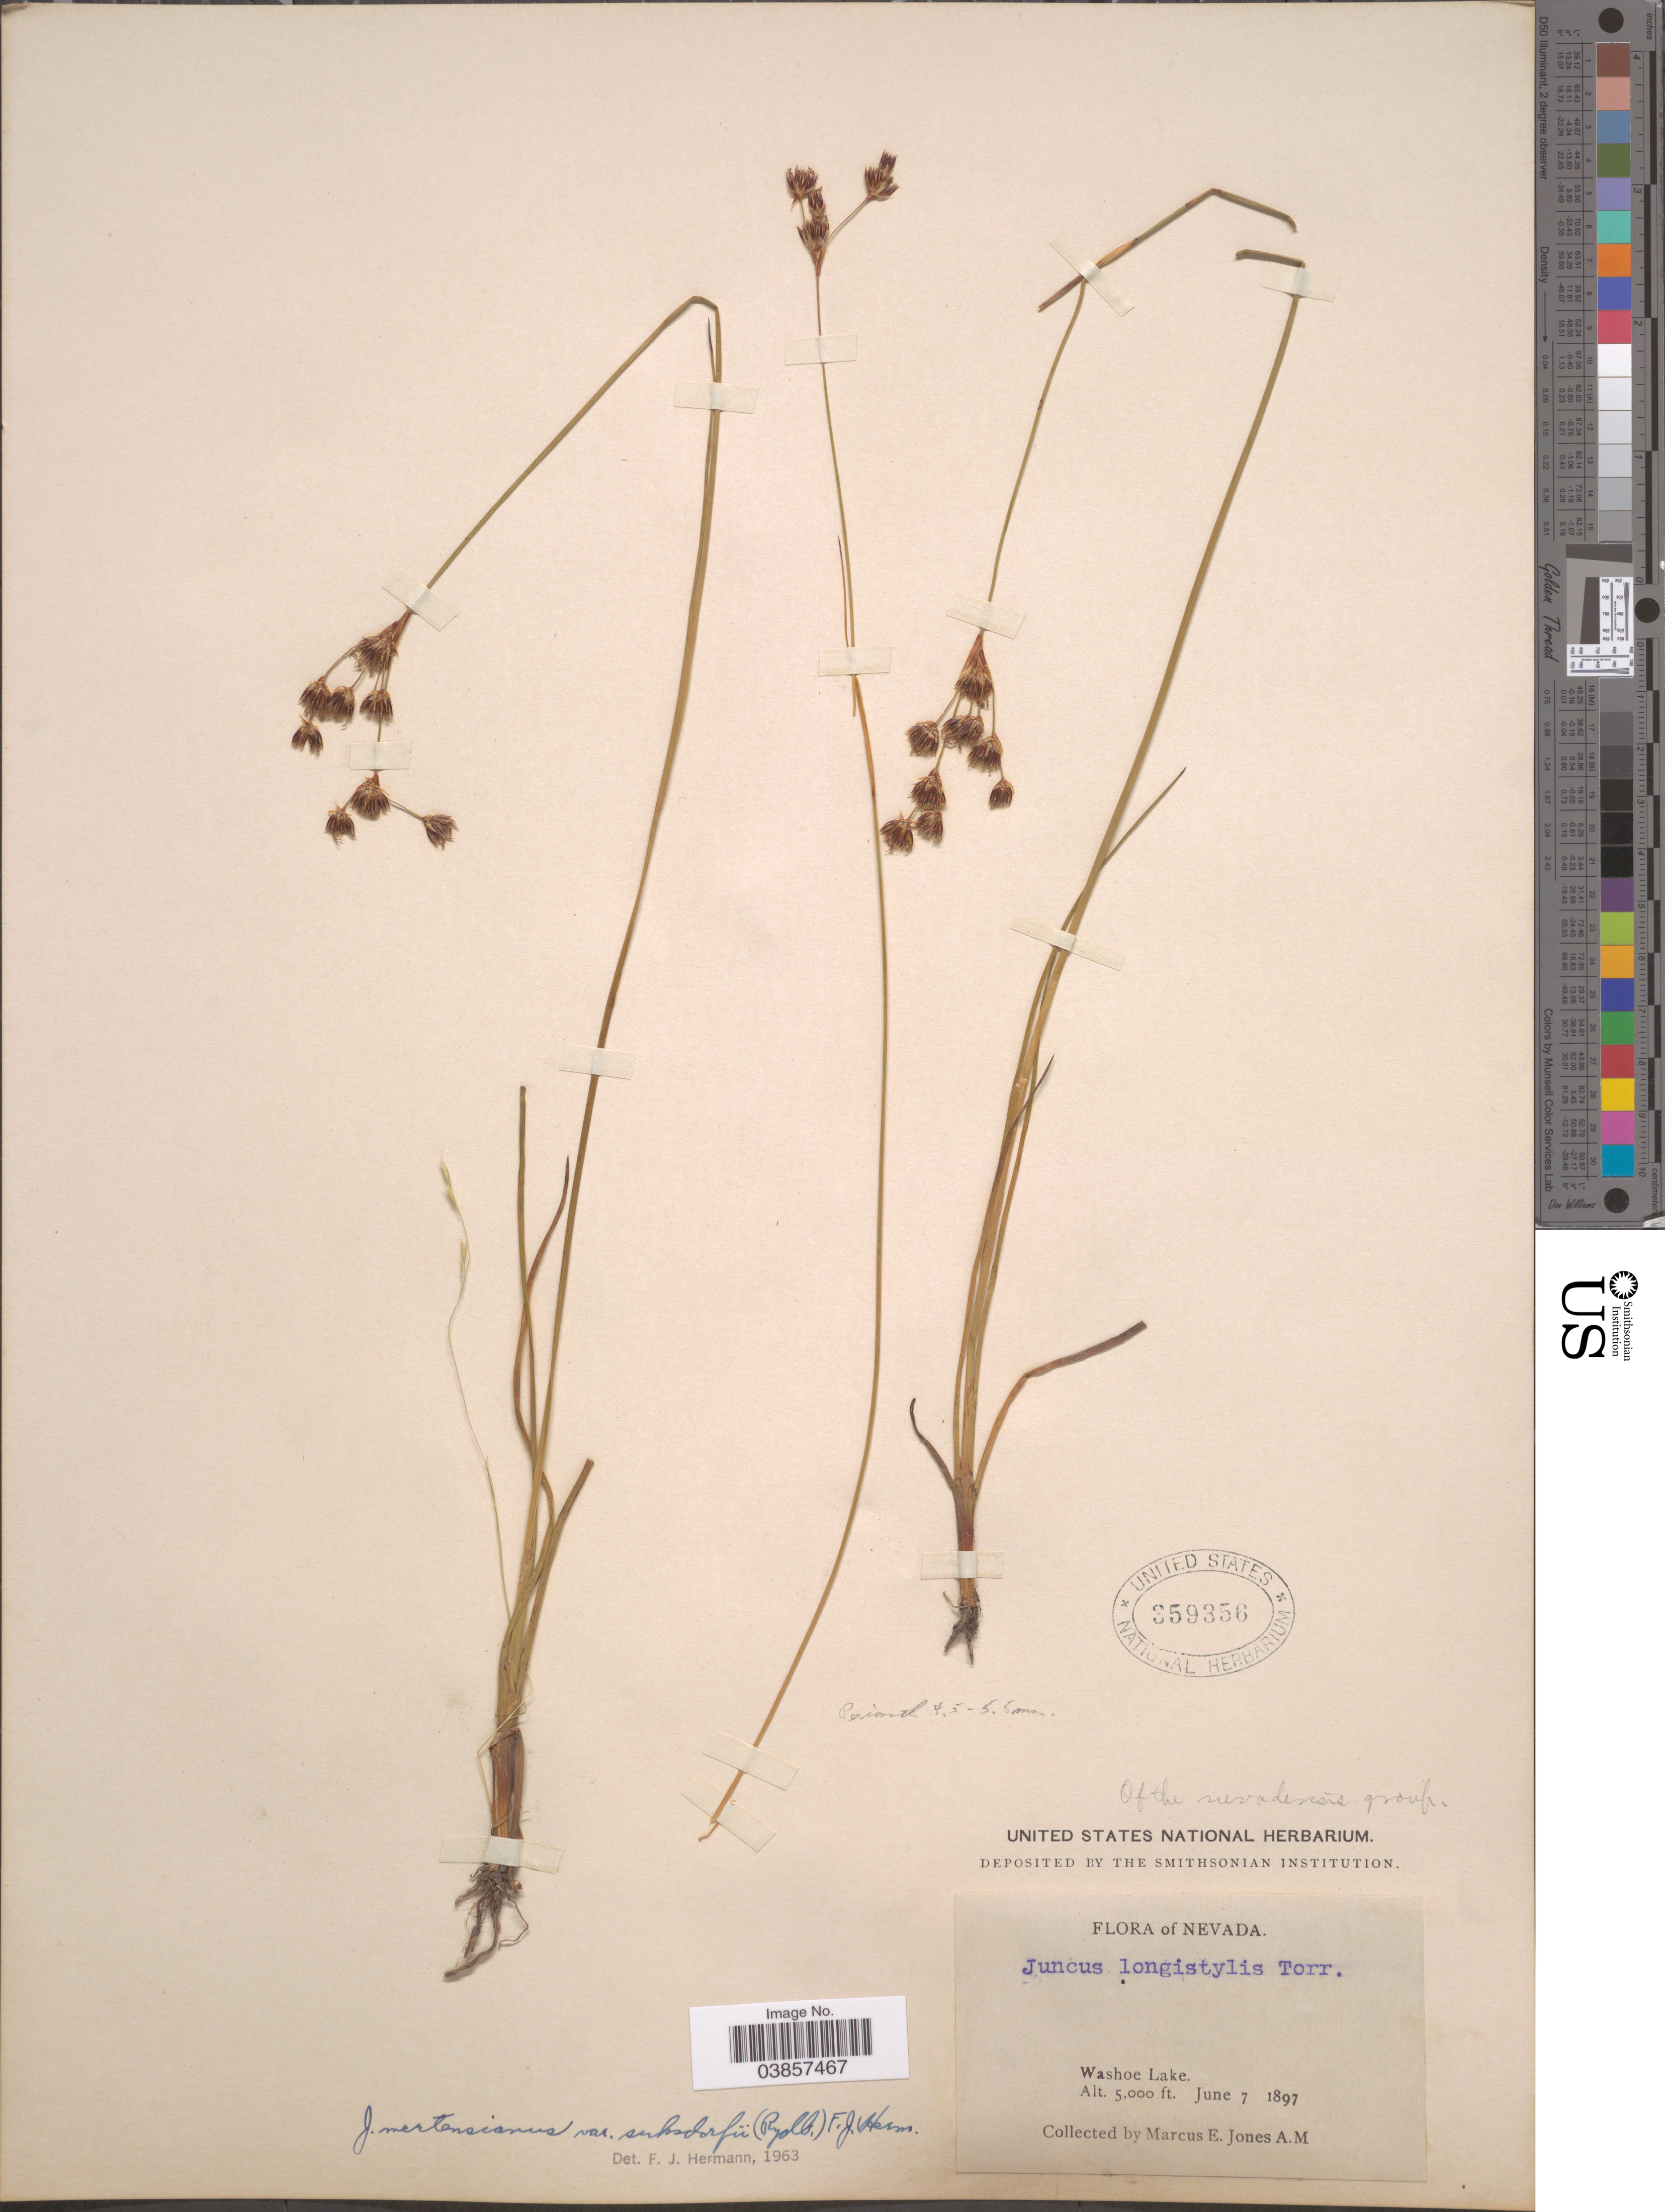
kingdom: Plantae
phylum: Tracheophyta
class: Liliopsida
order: Poales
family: Juncaceae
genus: Juncus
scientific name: Juncus suksdorfii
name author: Rydb.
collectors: M. E. Jones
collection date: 1897-06-07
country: United States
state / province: Nevada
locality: Washoe Lake.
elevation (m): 1524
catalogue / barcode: US 359356